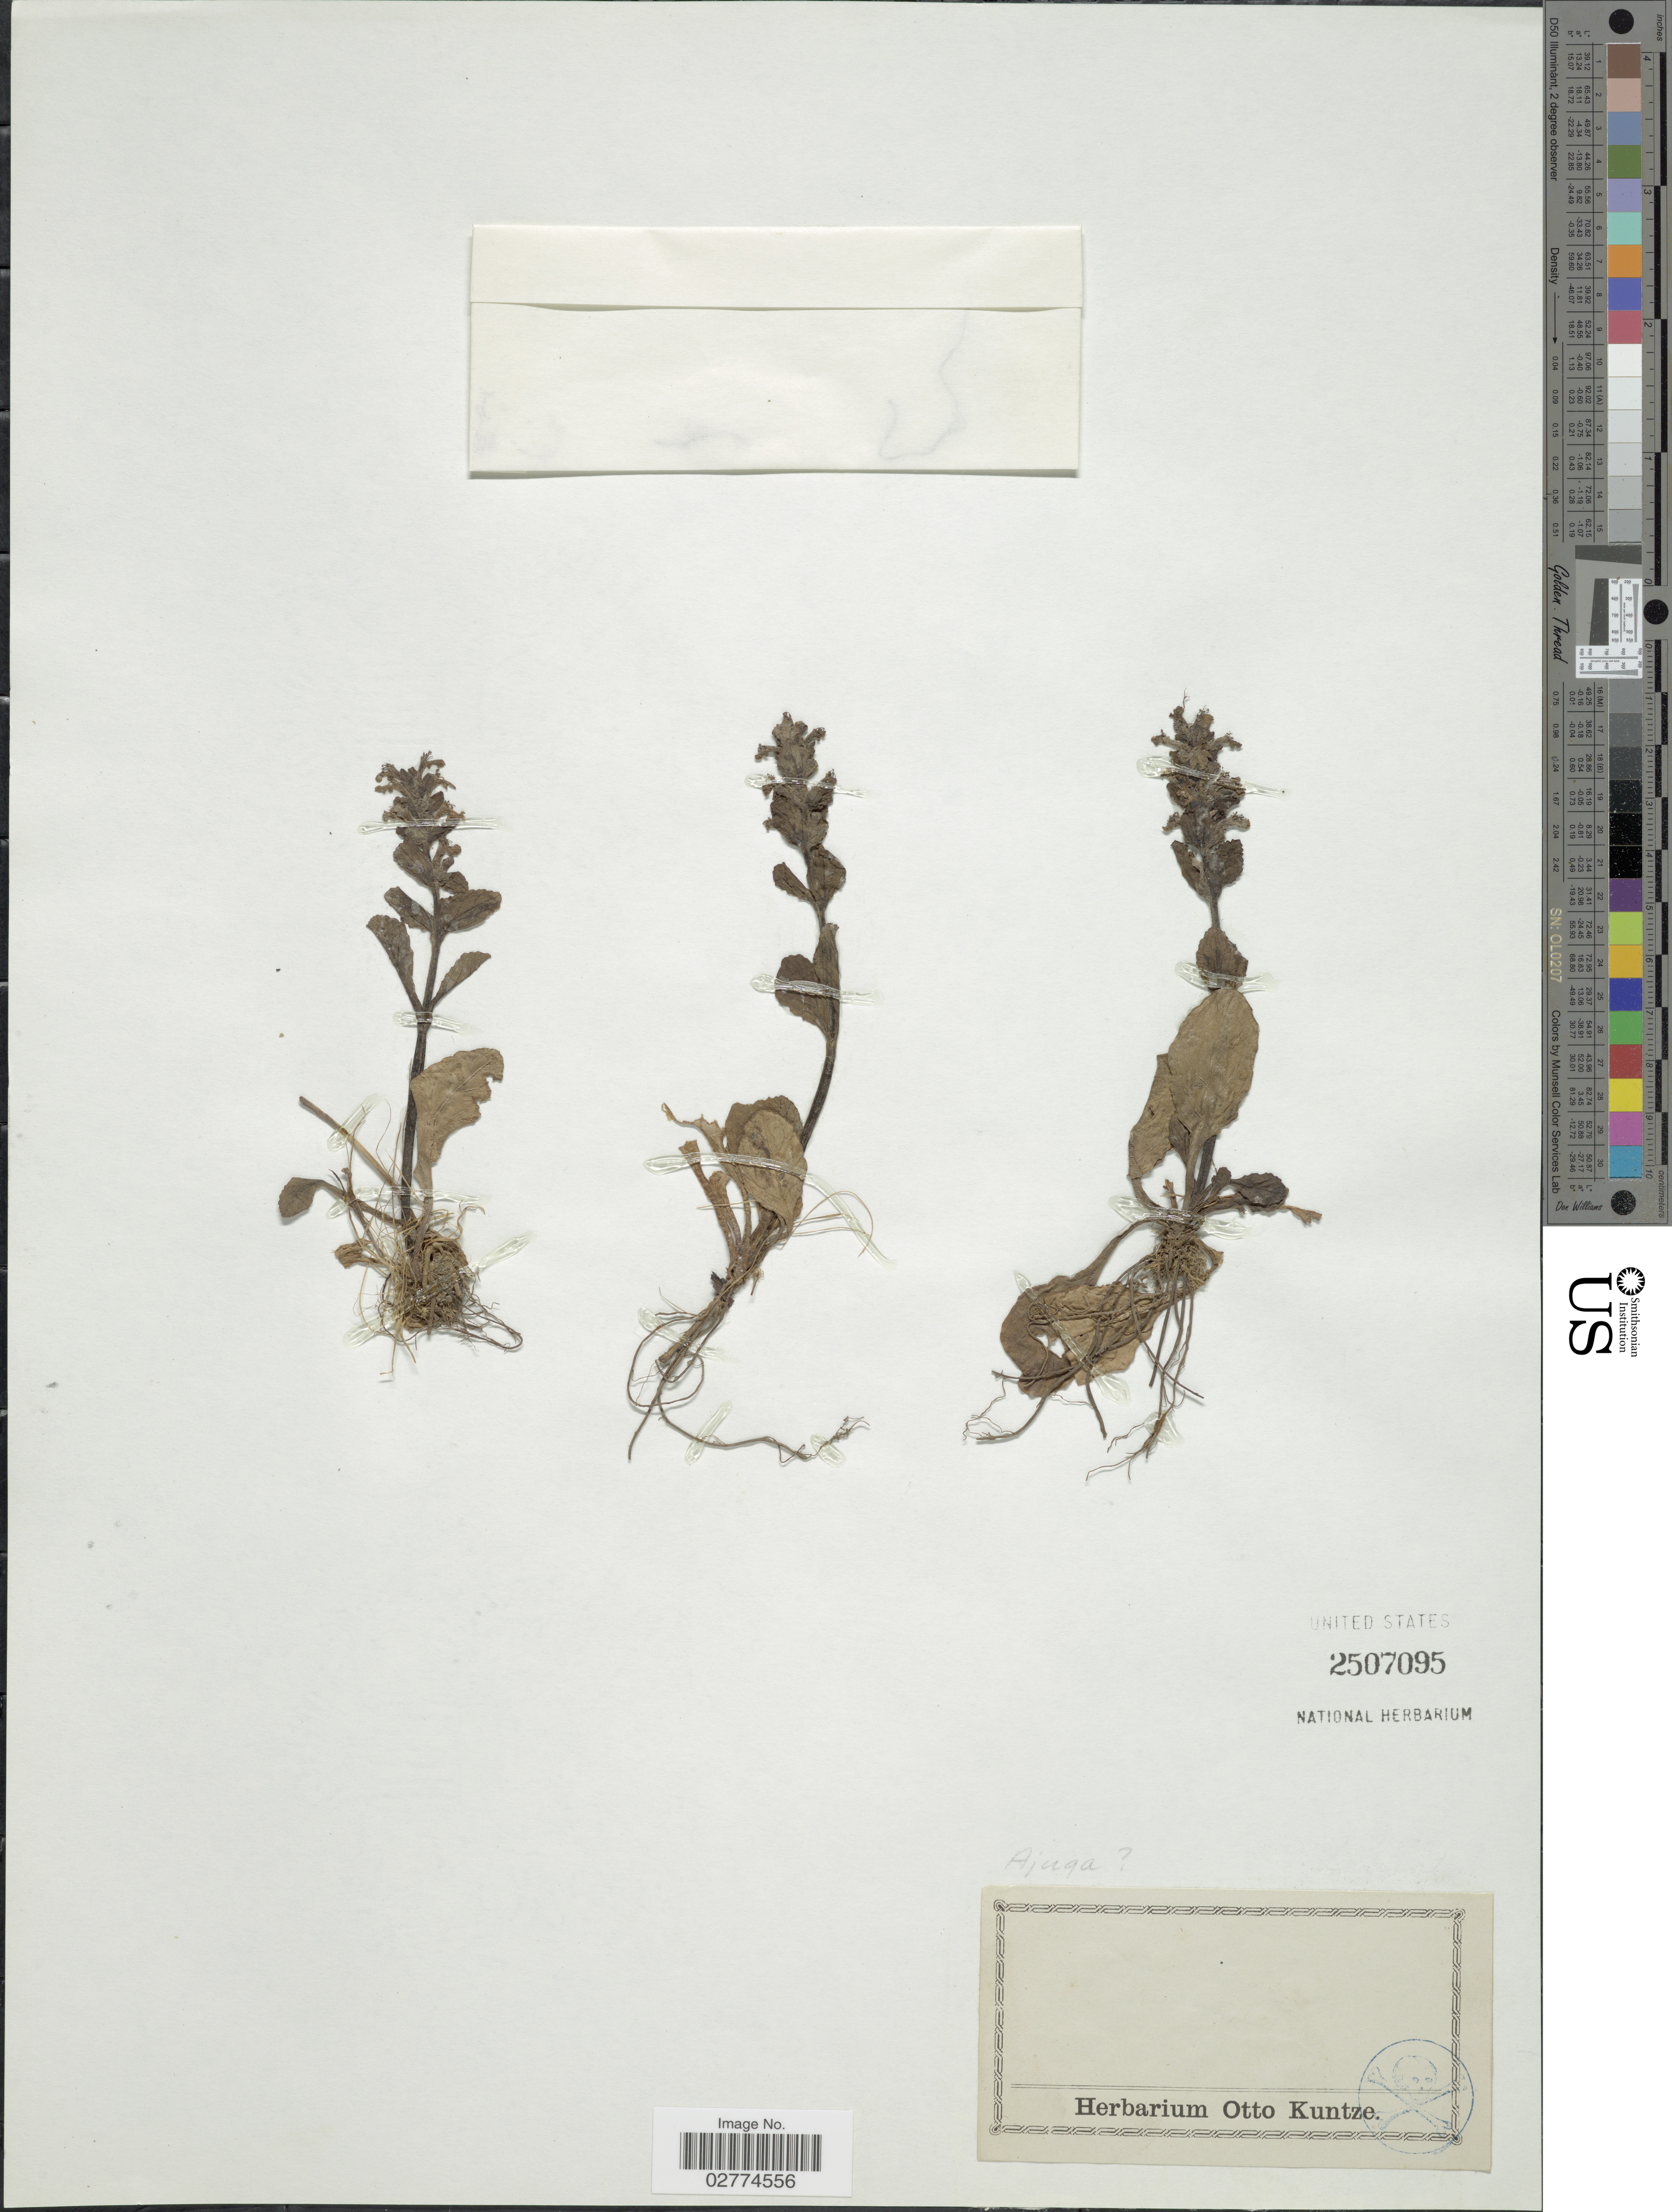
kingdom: Plantae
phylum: Tracheophyta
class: Magnoliopsida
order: Lamiales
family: Lamiaceae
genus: Ajuga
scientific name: Ajuga sp.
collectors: ex herb. Otto Kuntze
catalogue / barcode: US 2507095